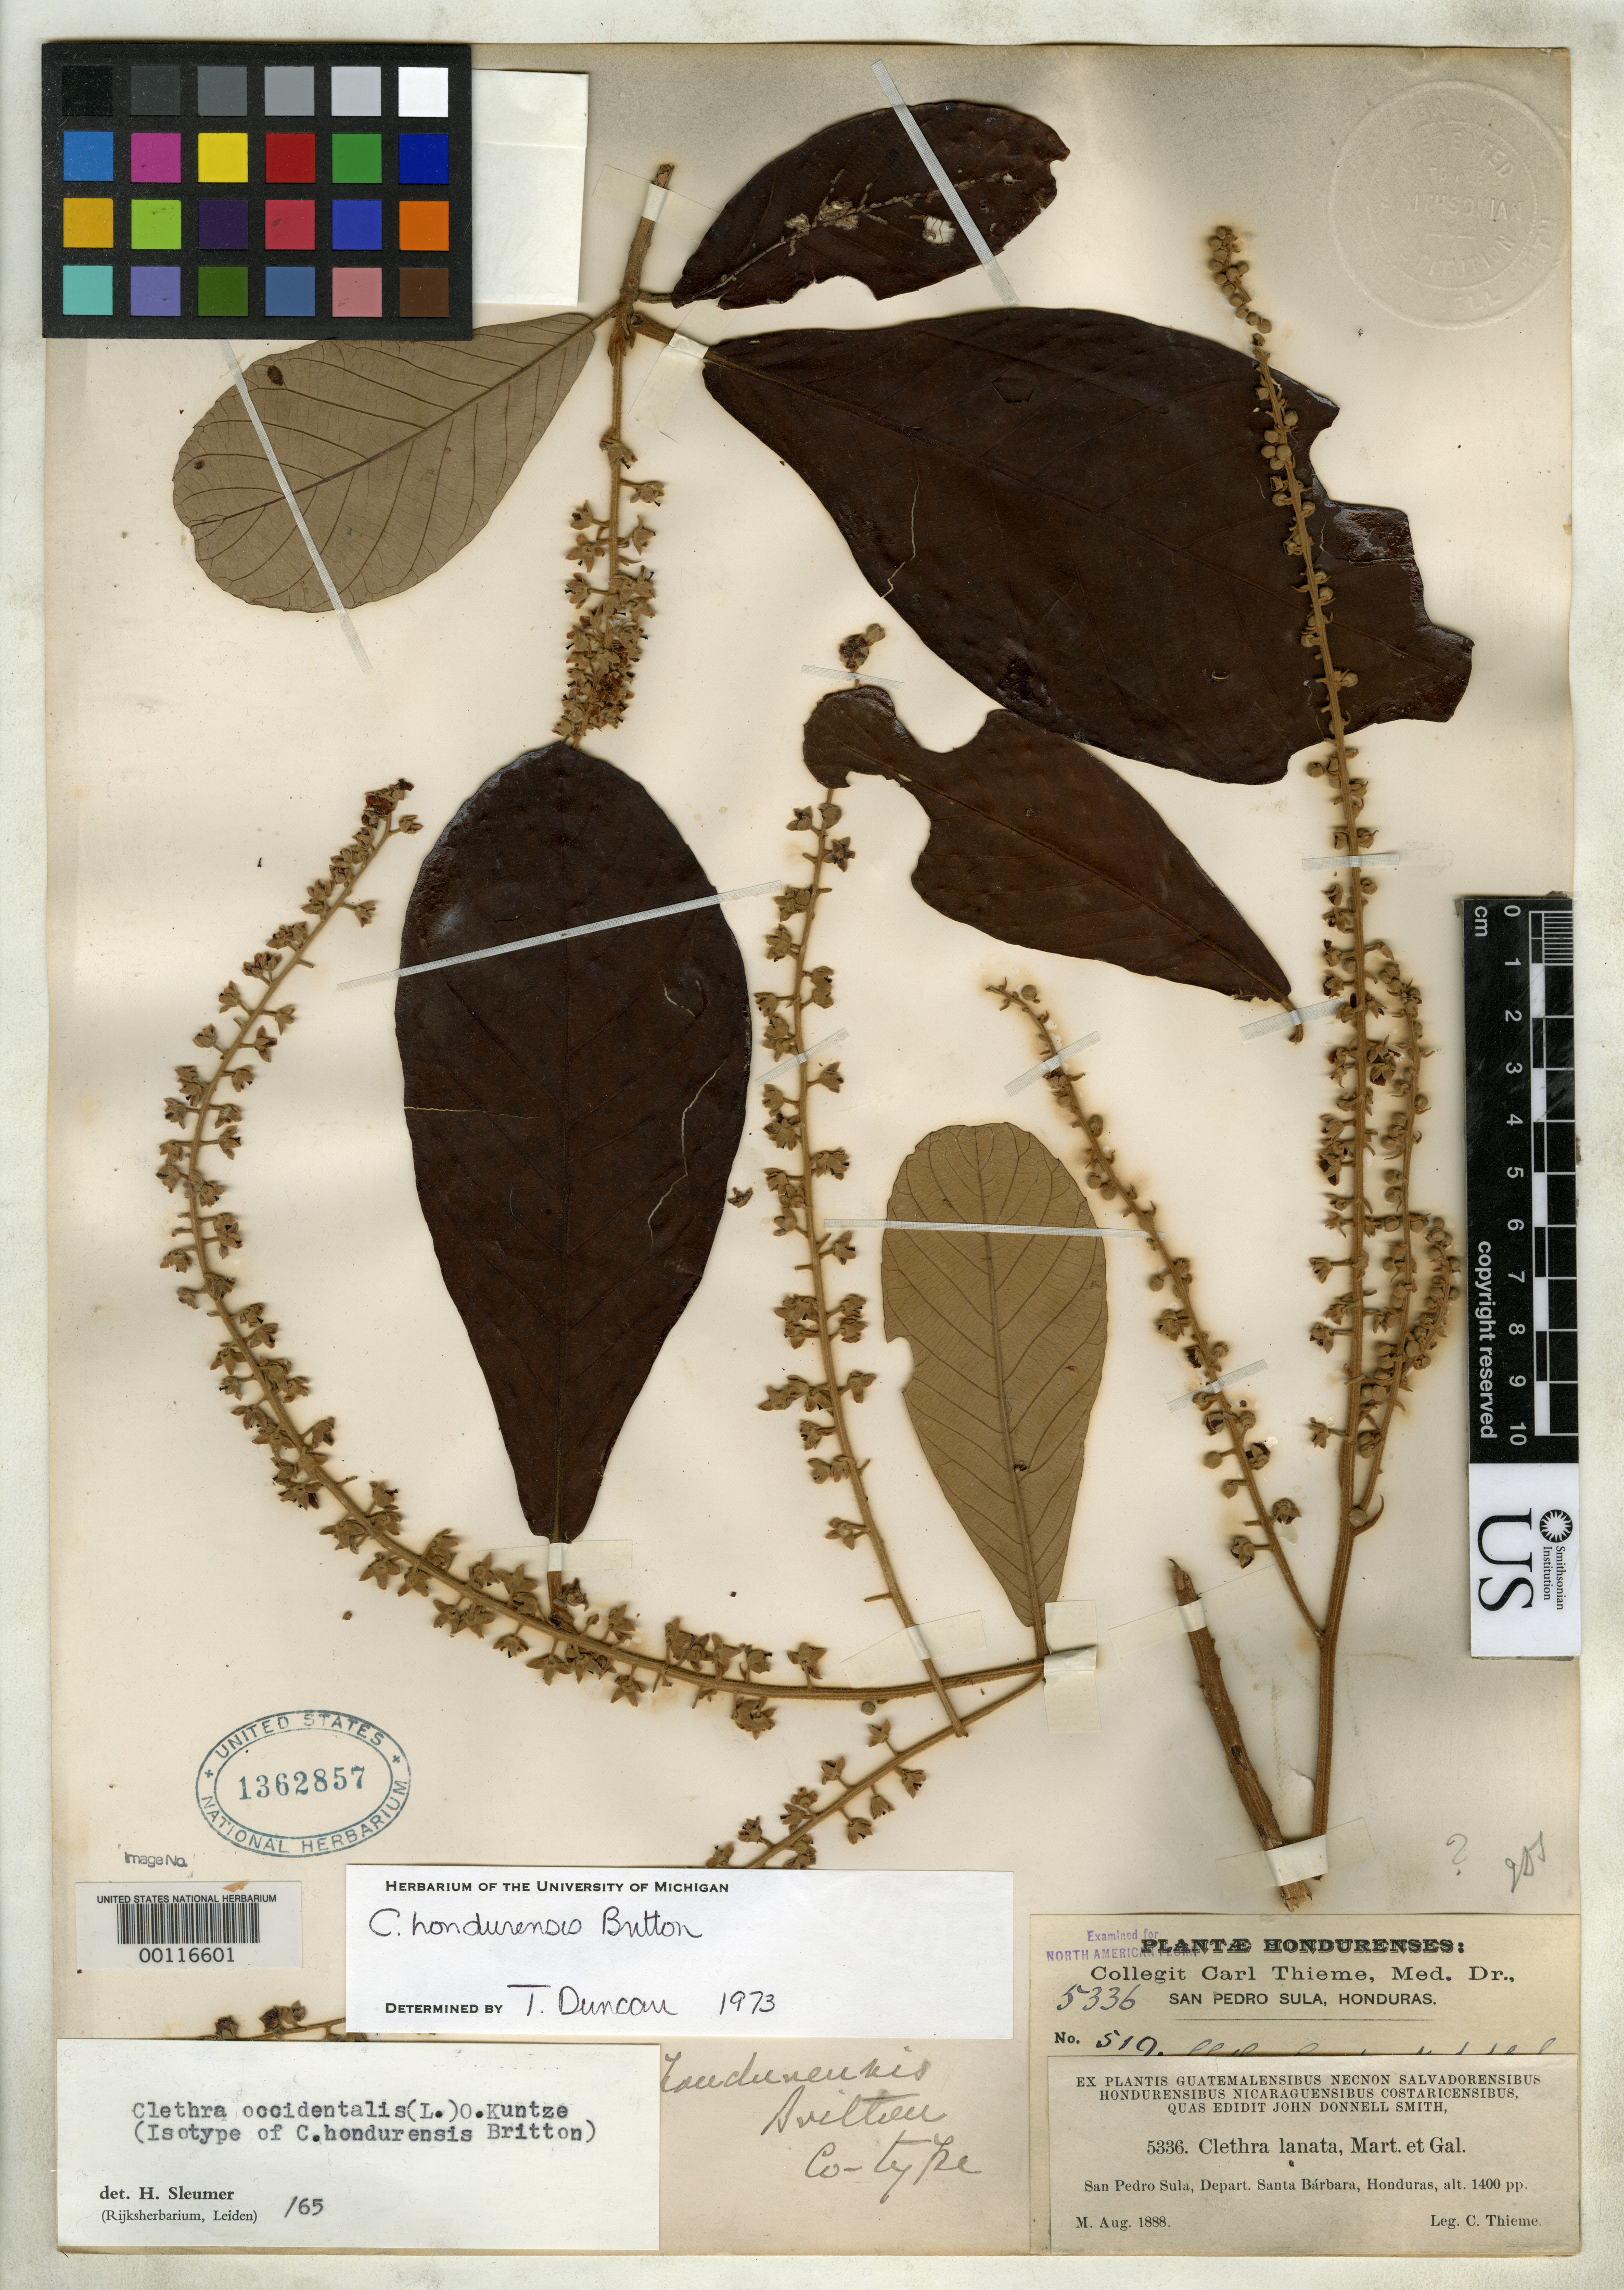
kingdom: Plantae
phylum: Tracheophyta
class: Magnoliopsida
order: Ericales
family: Clethraceae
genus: Clethra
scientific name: Clethra hondurensis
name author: Britton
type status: Isotype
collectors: C. Thieme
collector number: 5336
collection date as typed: Aug 1888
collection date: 1888-08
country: Honduras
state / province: Santa Bárbara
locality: San Pedro Sula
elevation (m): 427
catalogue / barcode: US 1362857